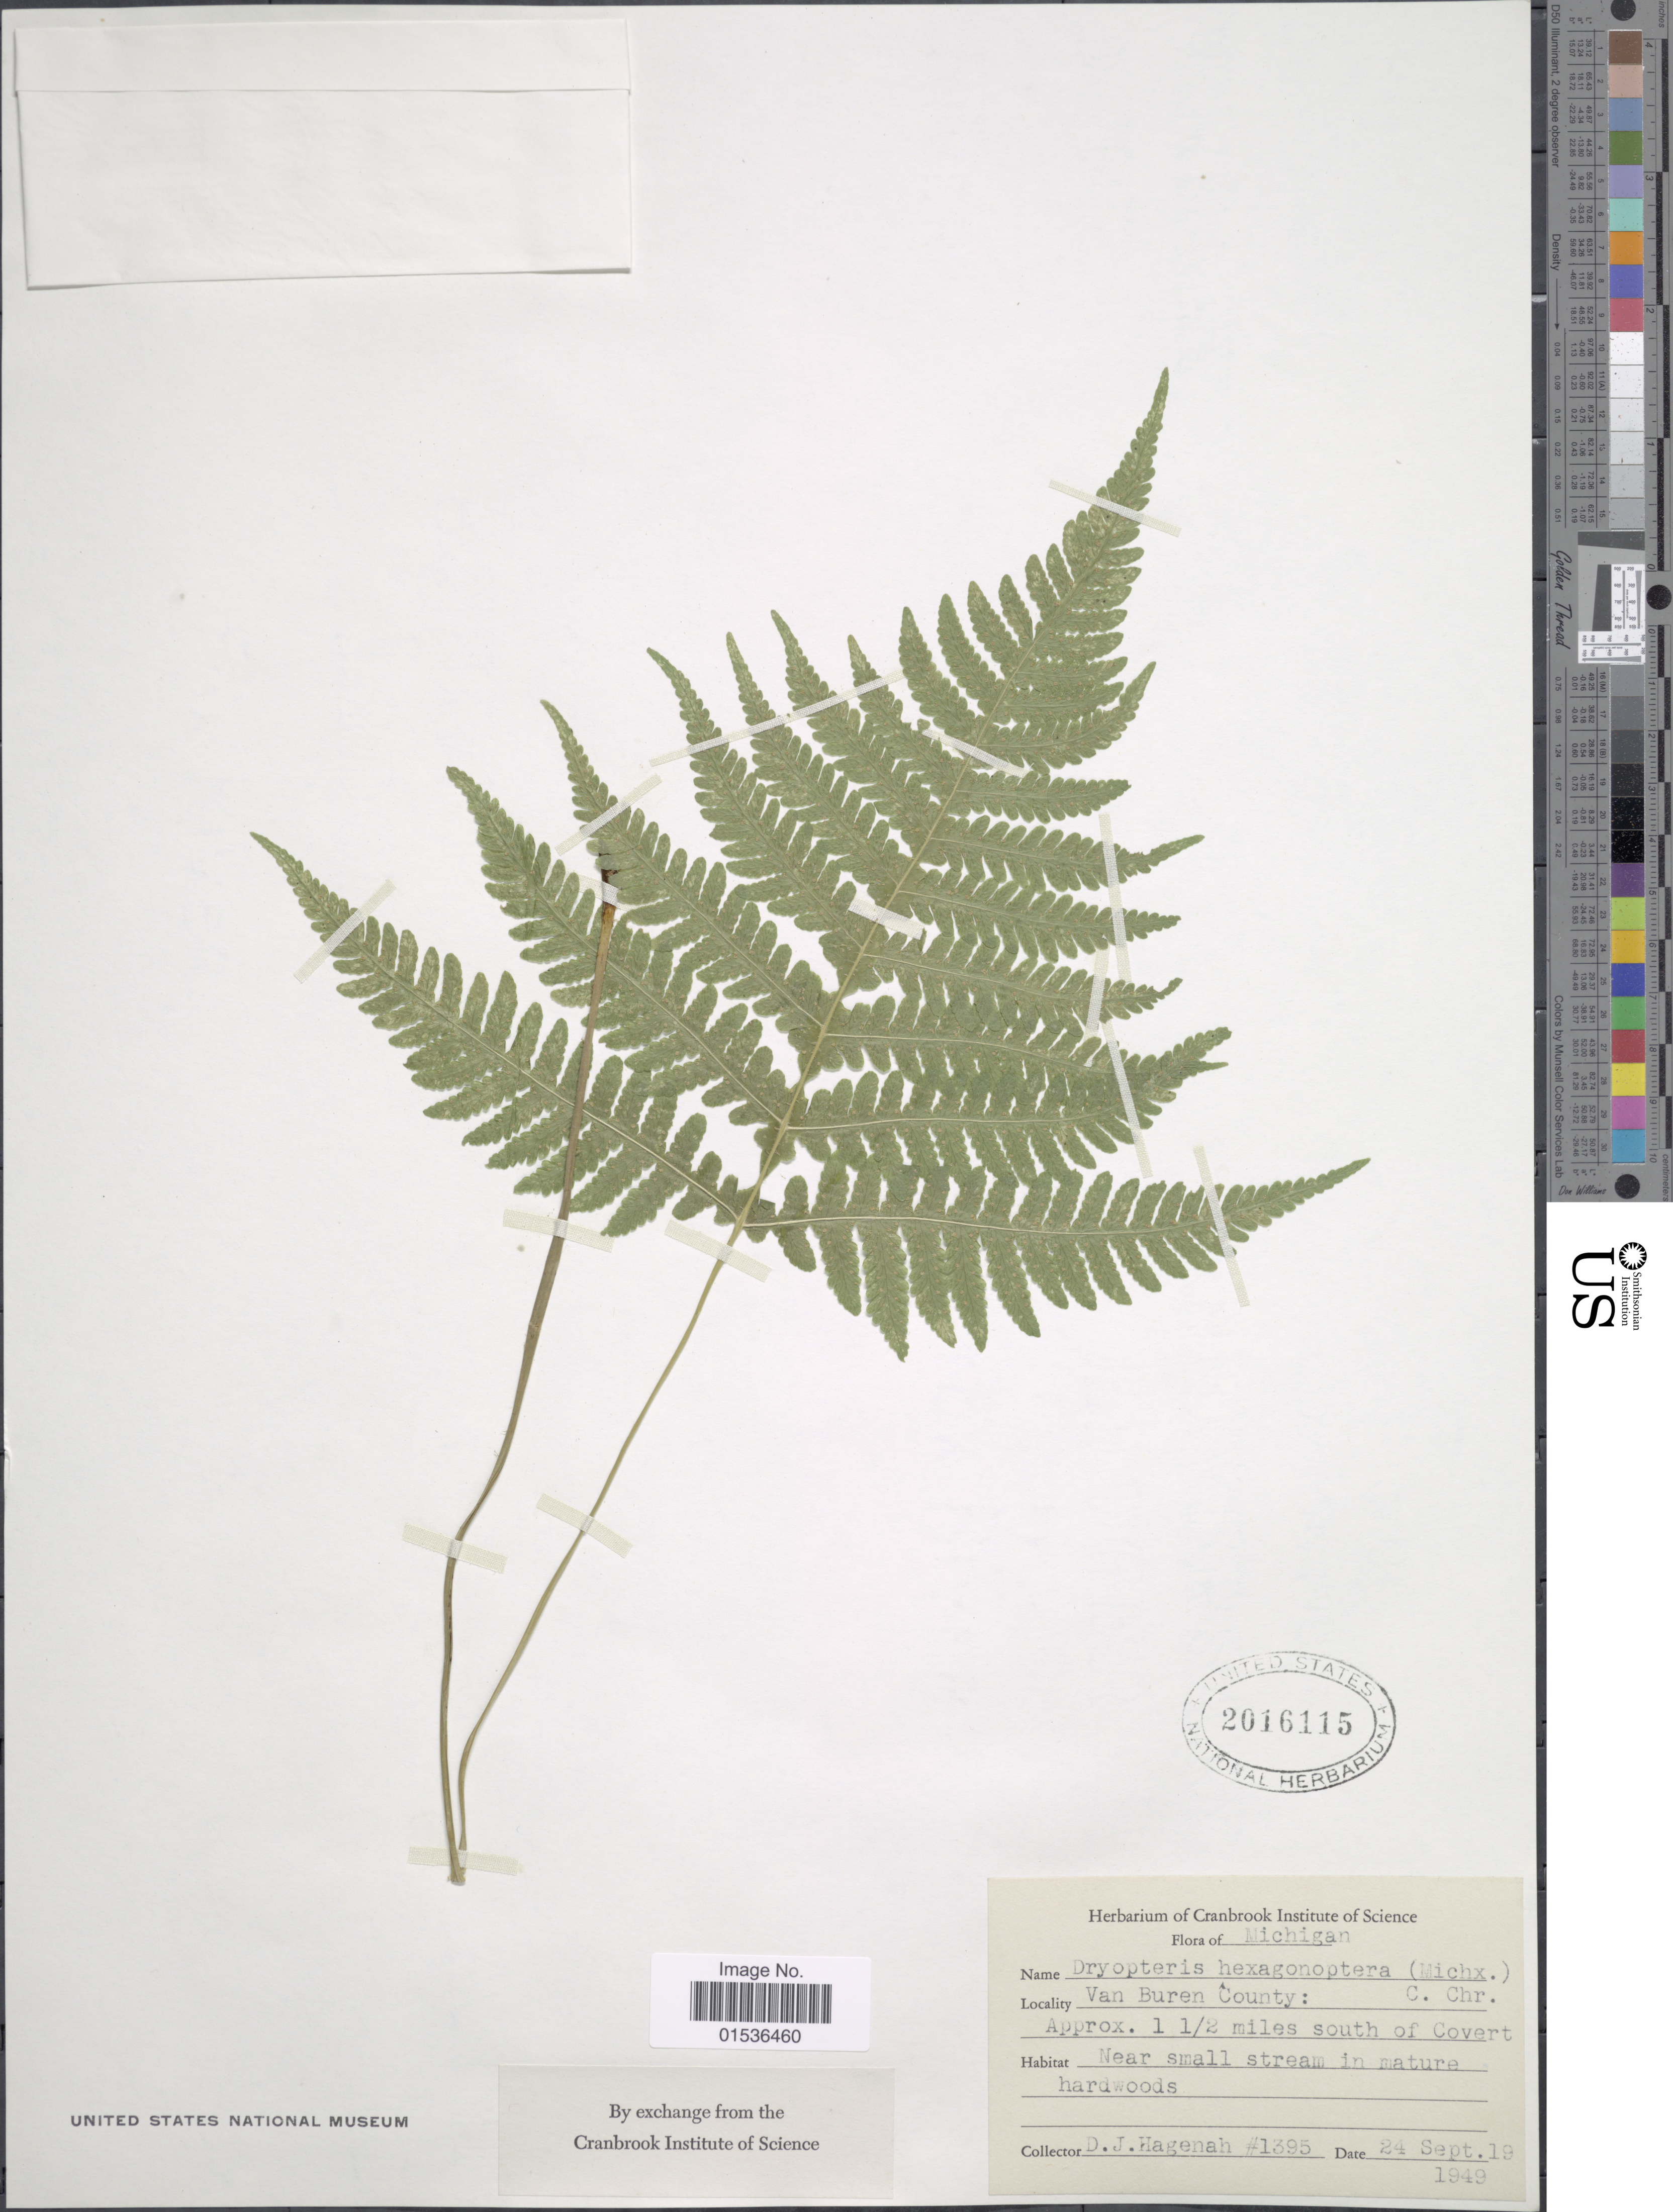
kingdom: Plantae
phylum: Tracheophyta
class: Polypodiopsida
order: Polypodiales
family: Thelypteridaceae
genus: Phegopteris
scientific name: Phegopteris hexagonoptera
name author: (Michx.) Fée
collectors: D. Hagenah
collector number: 1395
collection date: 1949-09-24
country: United States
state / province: Michigan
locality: Michigan, Van Buren County, Approx. 1½ miles south of Covert.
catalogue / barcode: US 2016115